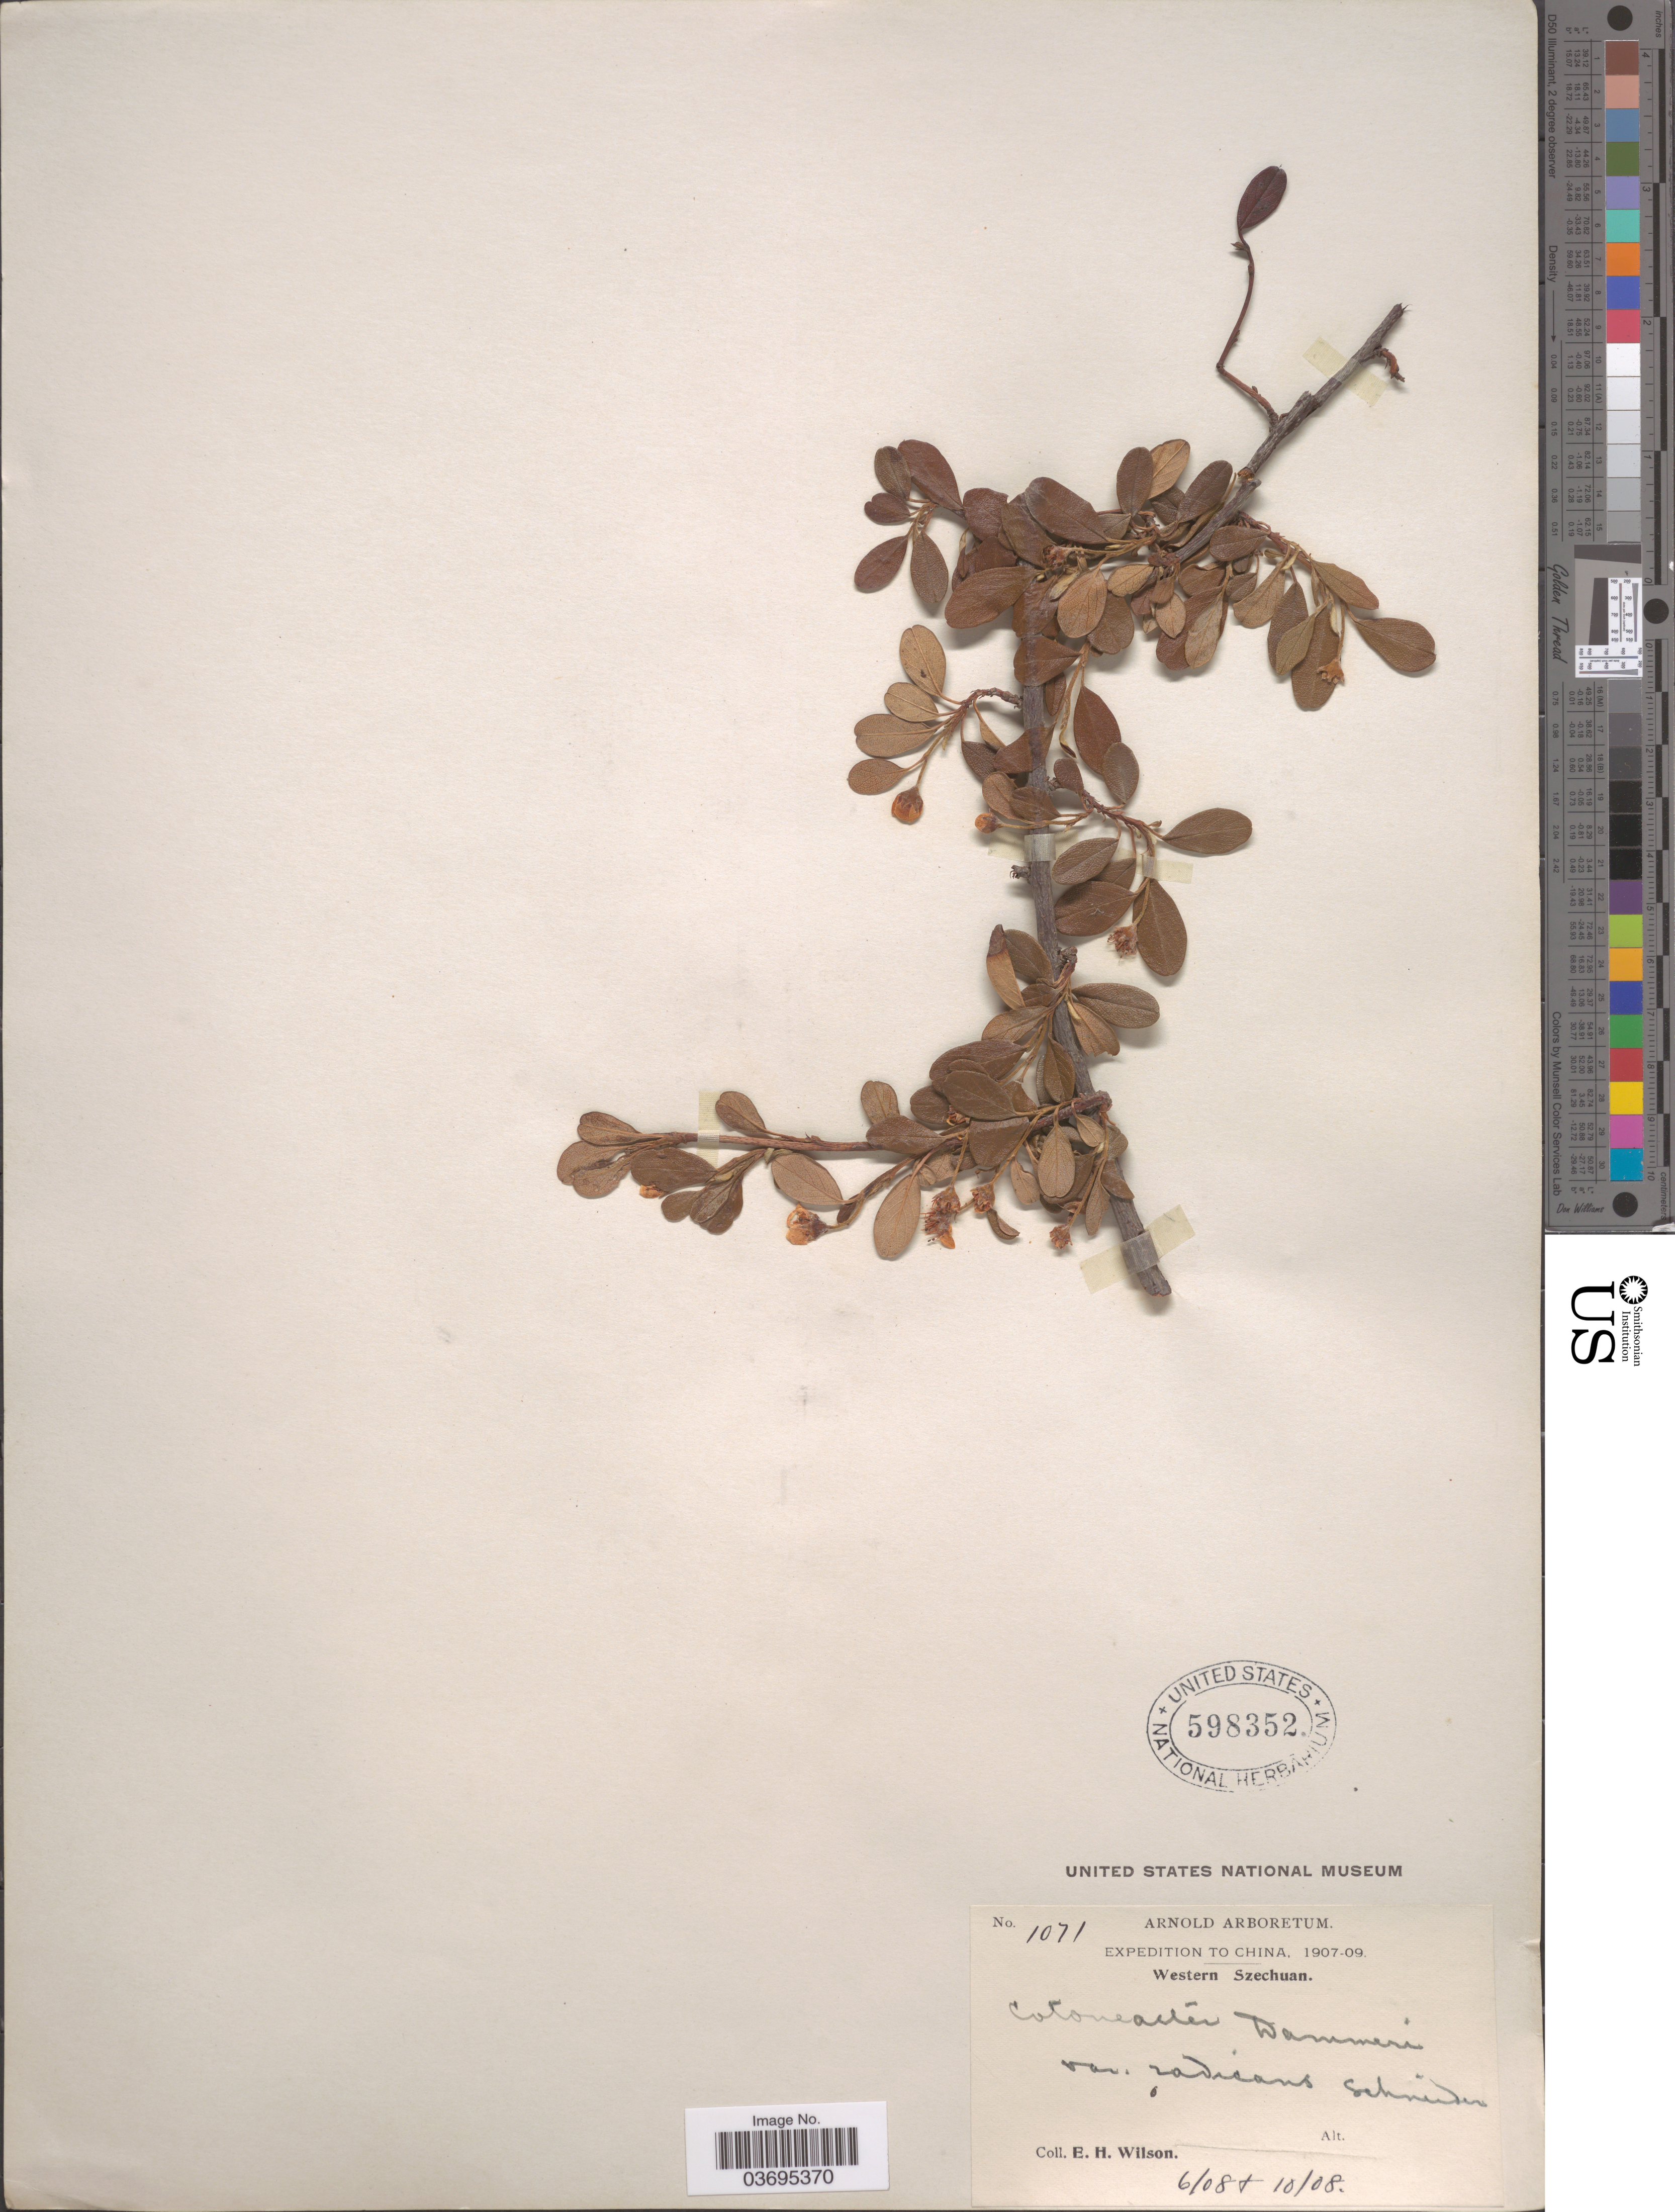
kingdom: Plantae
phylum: Tracheophyta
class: Magnoliopsida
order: Rosales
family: Rosaceae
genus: Cotoneaster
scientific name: Cotoneaster dammeri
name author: C.K. Schneid.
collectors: E. Wilson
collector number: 1071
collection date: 1908-06/1908-10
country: China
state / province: Sichuan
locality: Western Szechuan.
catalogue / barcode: US 598352